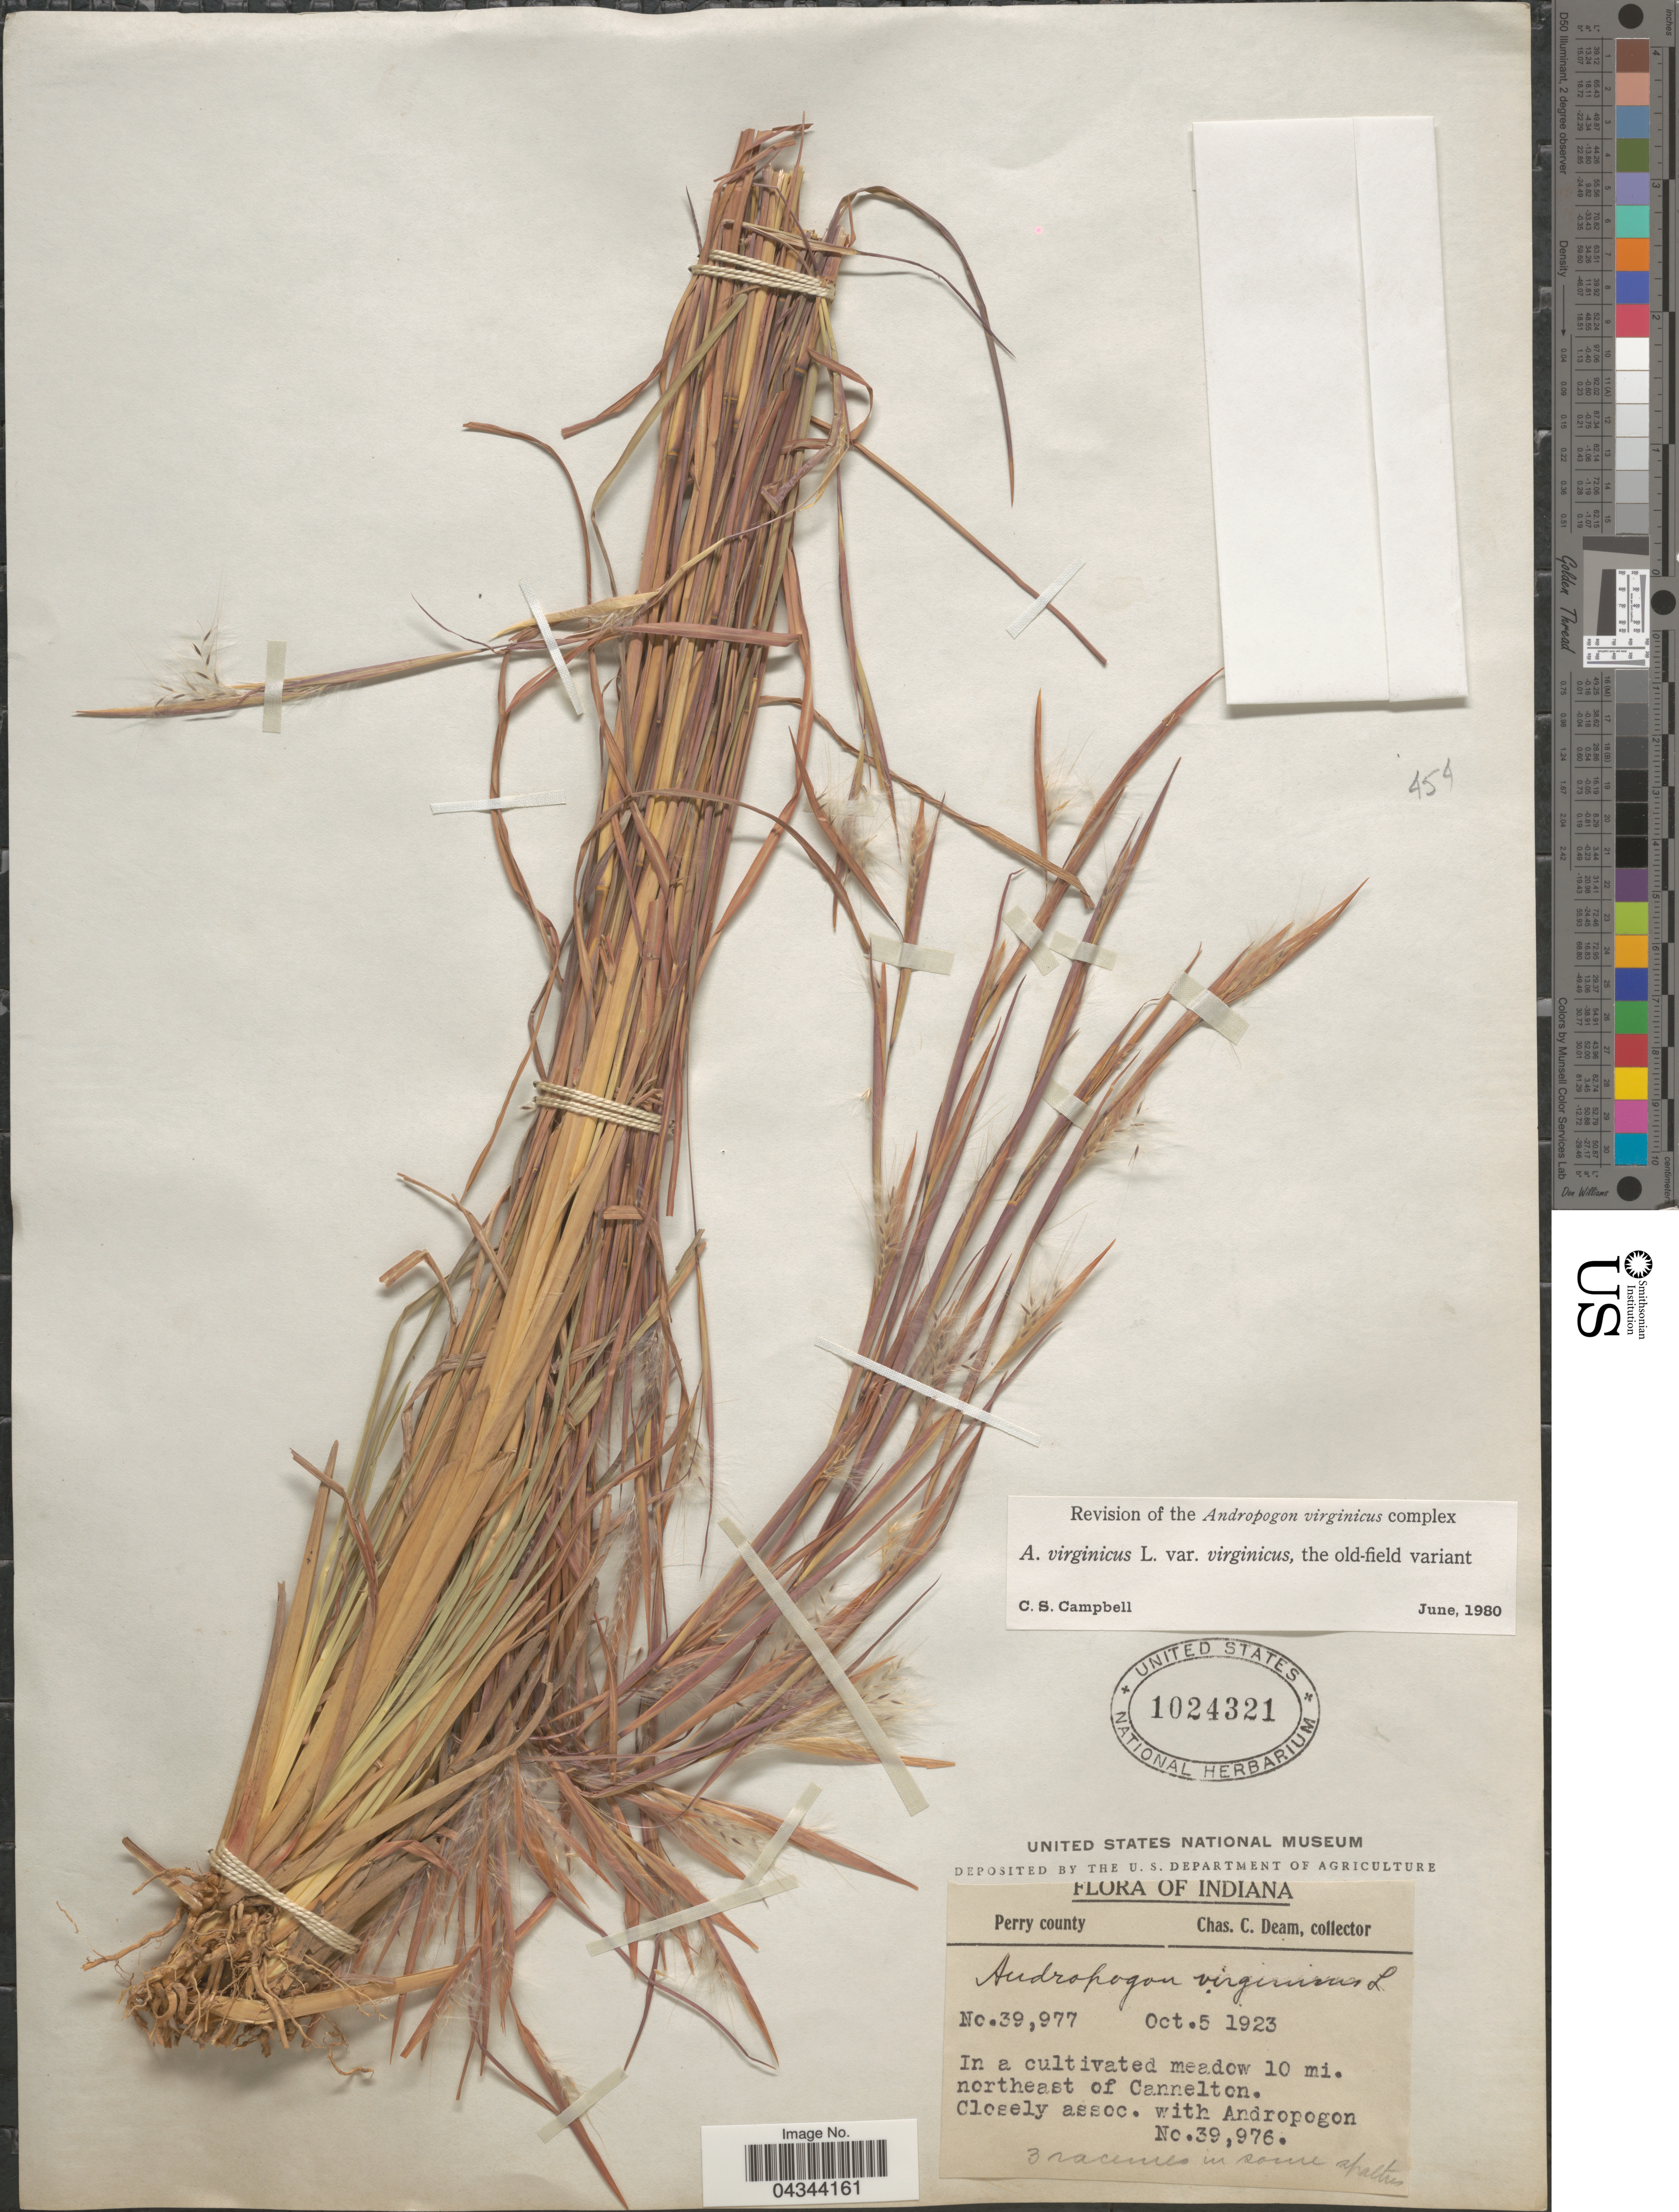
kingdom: Plantae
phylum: Tracheophyta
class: Liliopsida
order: Poales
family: Poaceae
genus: Andropogon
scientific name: Andropogon virginicus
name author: L.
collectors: C. C. Deam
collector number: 39977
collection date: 1923-10-05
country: United States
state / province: Indiana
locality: Perry county. In a cultivated meadow 10 mi. northeast of Cannelton.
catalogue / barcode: US 1024321